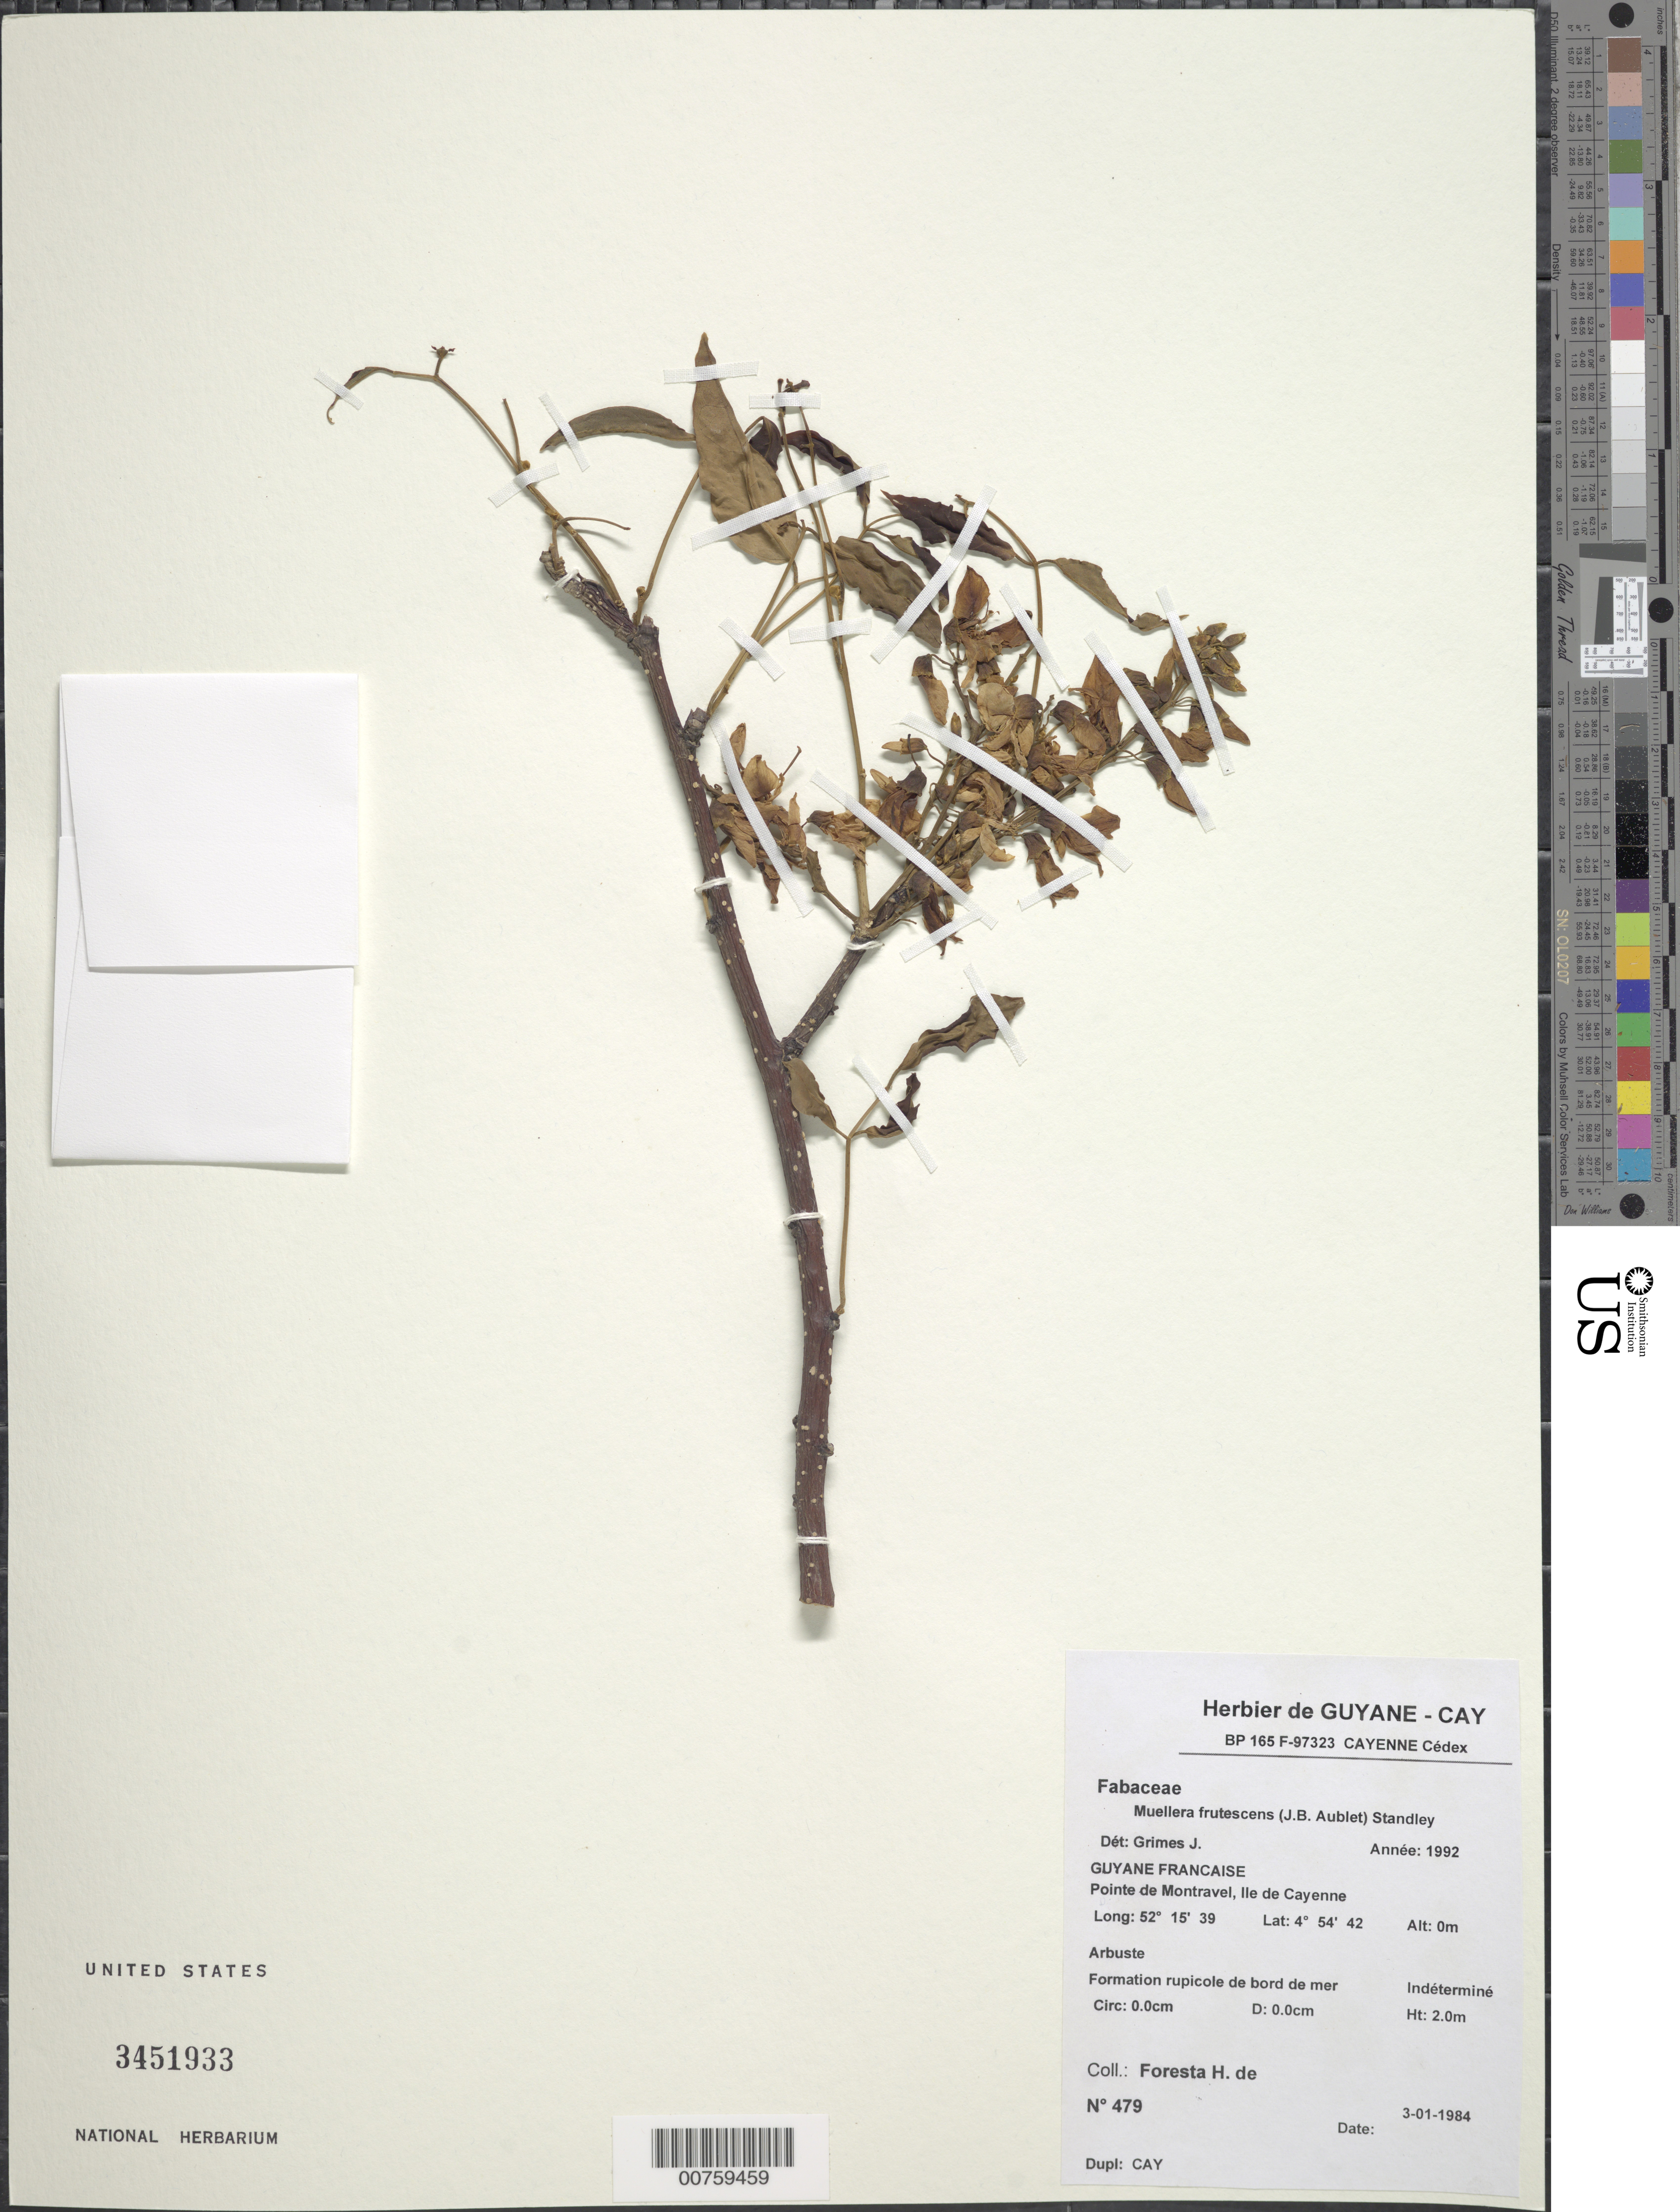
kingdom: Plantae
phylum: Tracheophyta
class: Magnoliopsida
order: Fabales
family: Fabaceae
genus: Muellera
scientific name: Muellera frutescens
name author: (Aubl.) Standl.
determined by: Grimes, J.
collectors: H. de Foresta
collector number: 479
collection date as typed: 3-Jan-84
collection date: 1984-01-03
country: French Guiana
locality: Ile de Cayenne, Pointe de Montravel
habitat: Formation rupicole de bord de mer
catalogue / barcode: US 3451933